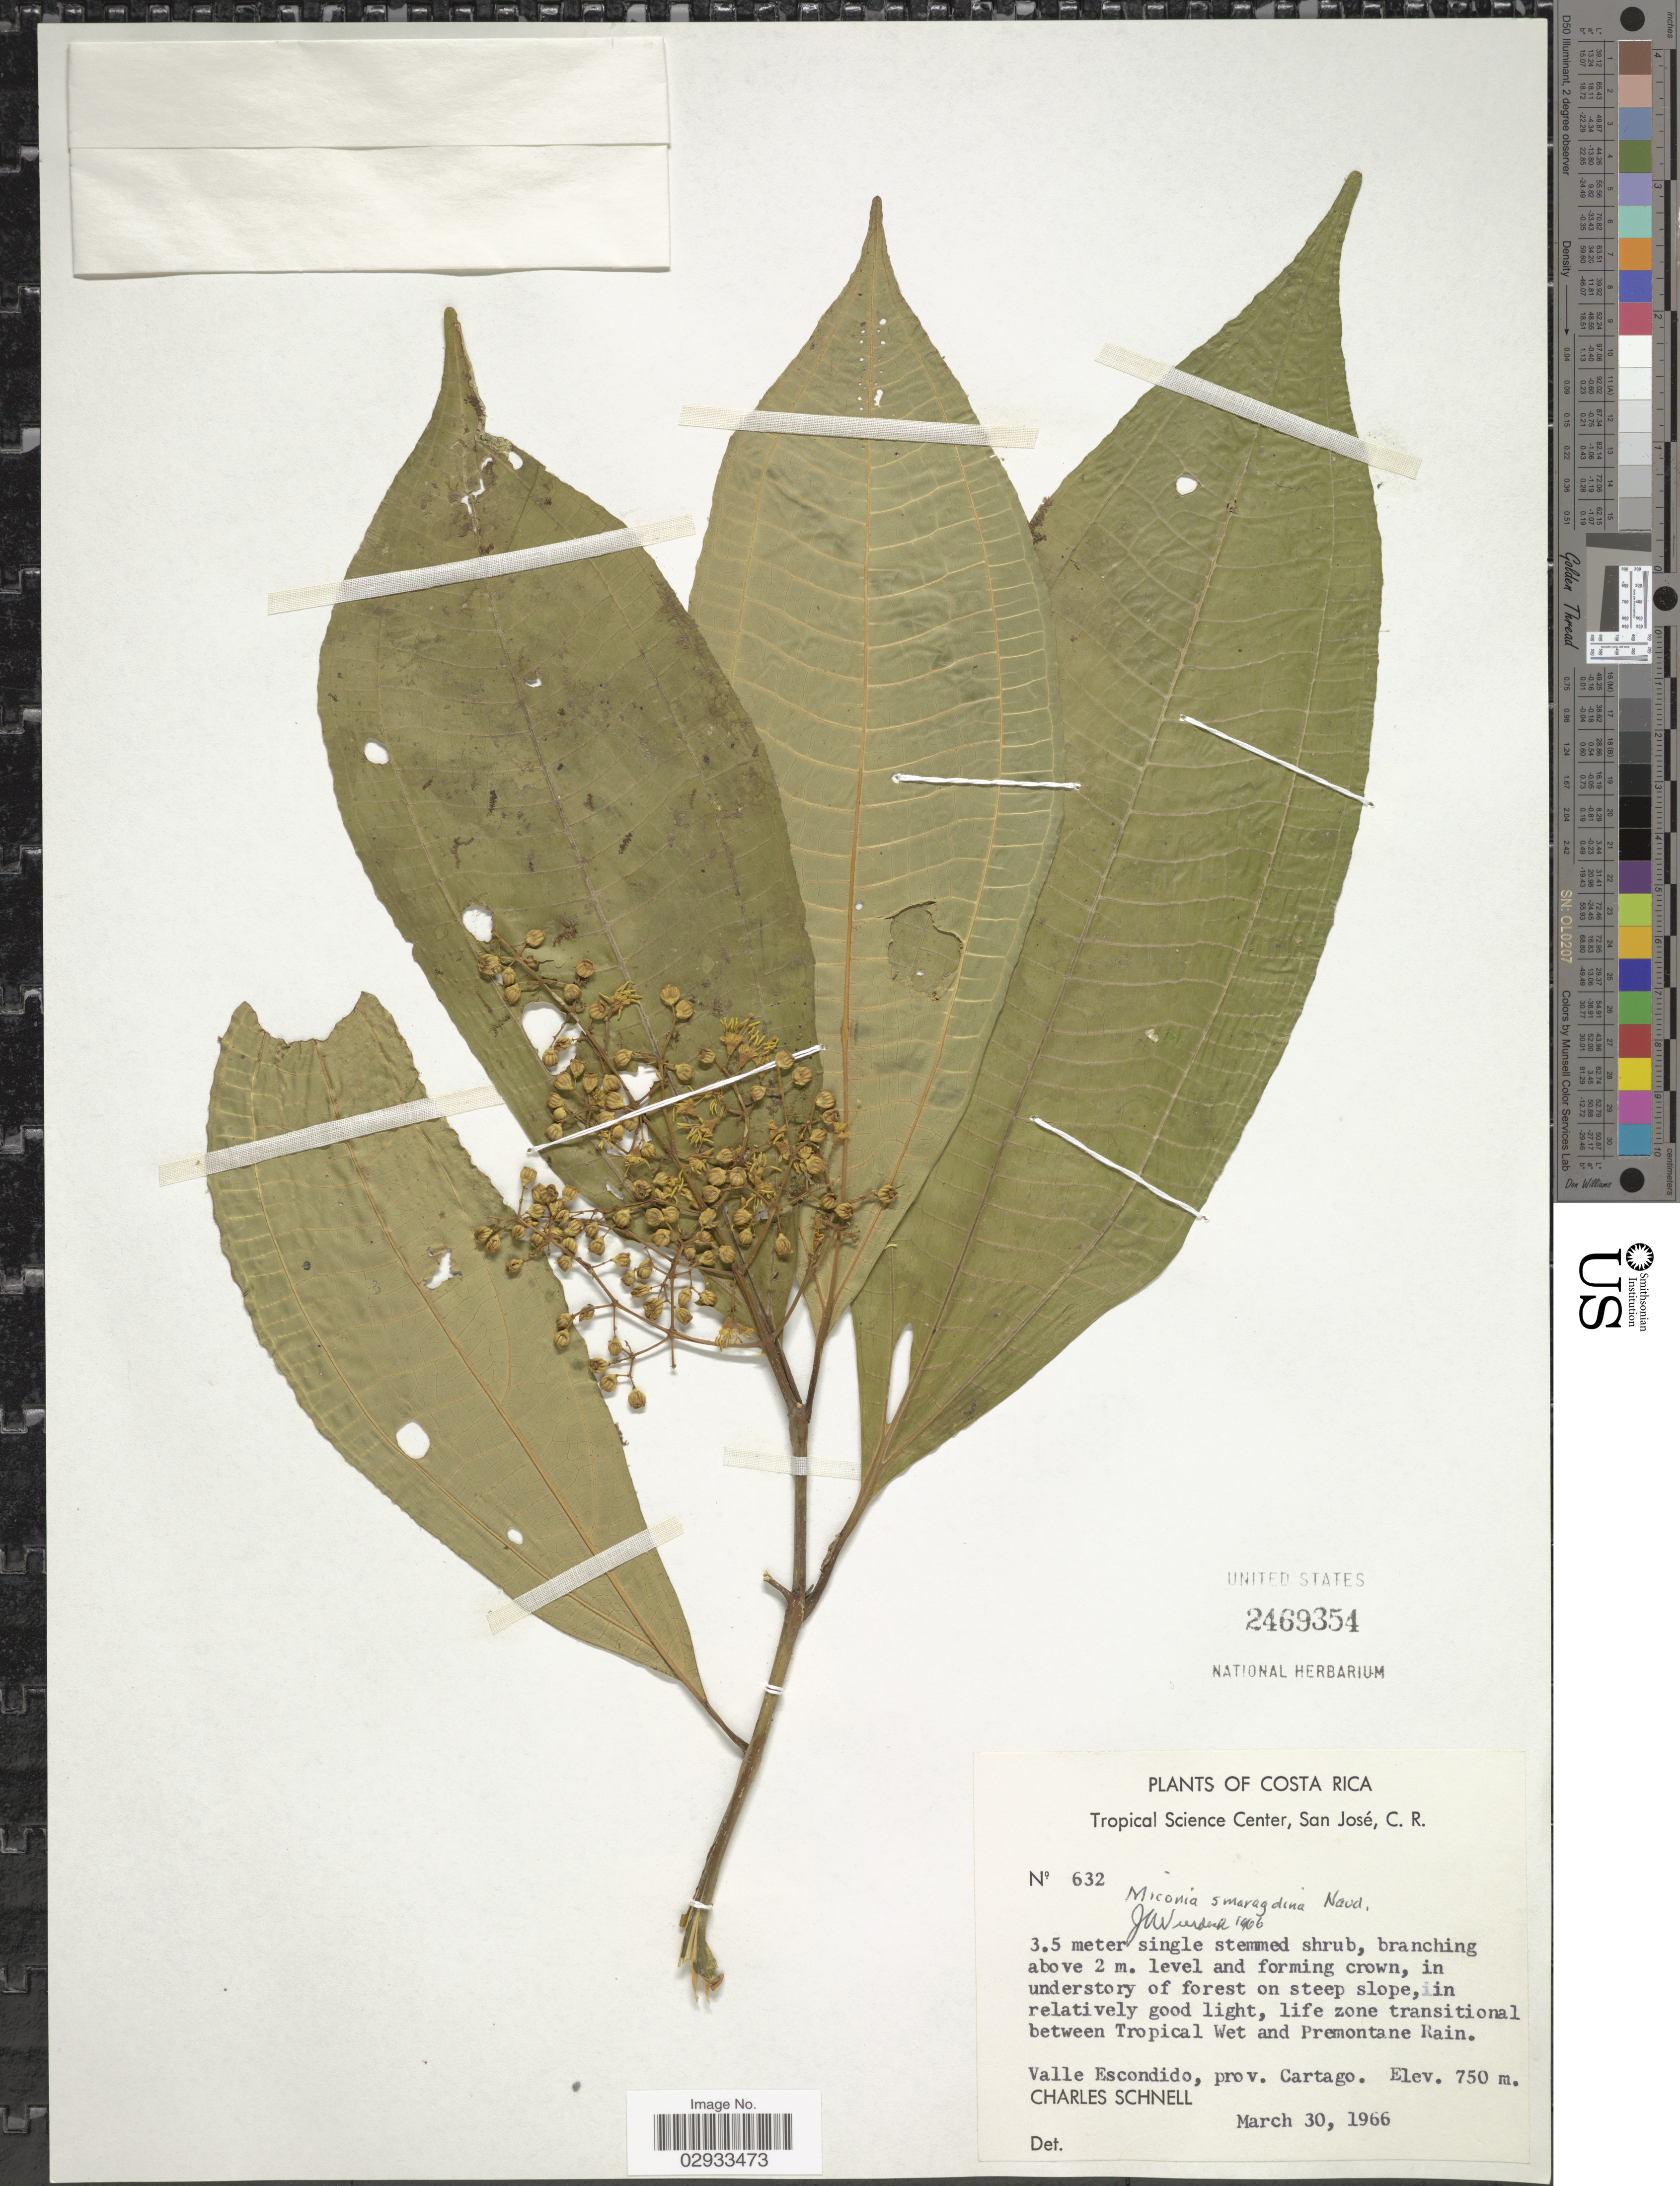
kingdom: Plantae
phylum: Tracheophyta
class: Magnoliopsida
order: Myrtales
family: Melastomataceae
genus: Miconia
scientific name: Miconia smaragdina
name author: Naudin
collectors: C. Schnell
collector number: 632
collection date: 1966-03-30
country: Costa Rica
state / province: Cartago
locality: Valle Escondido.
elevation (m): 750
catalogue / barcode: US 2469354